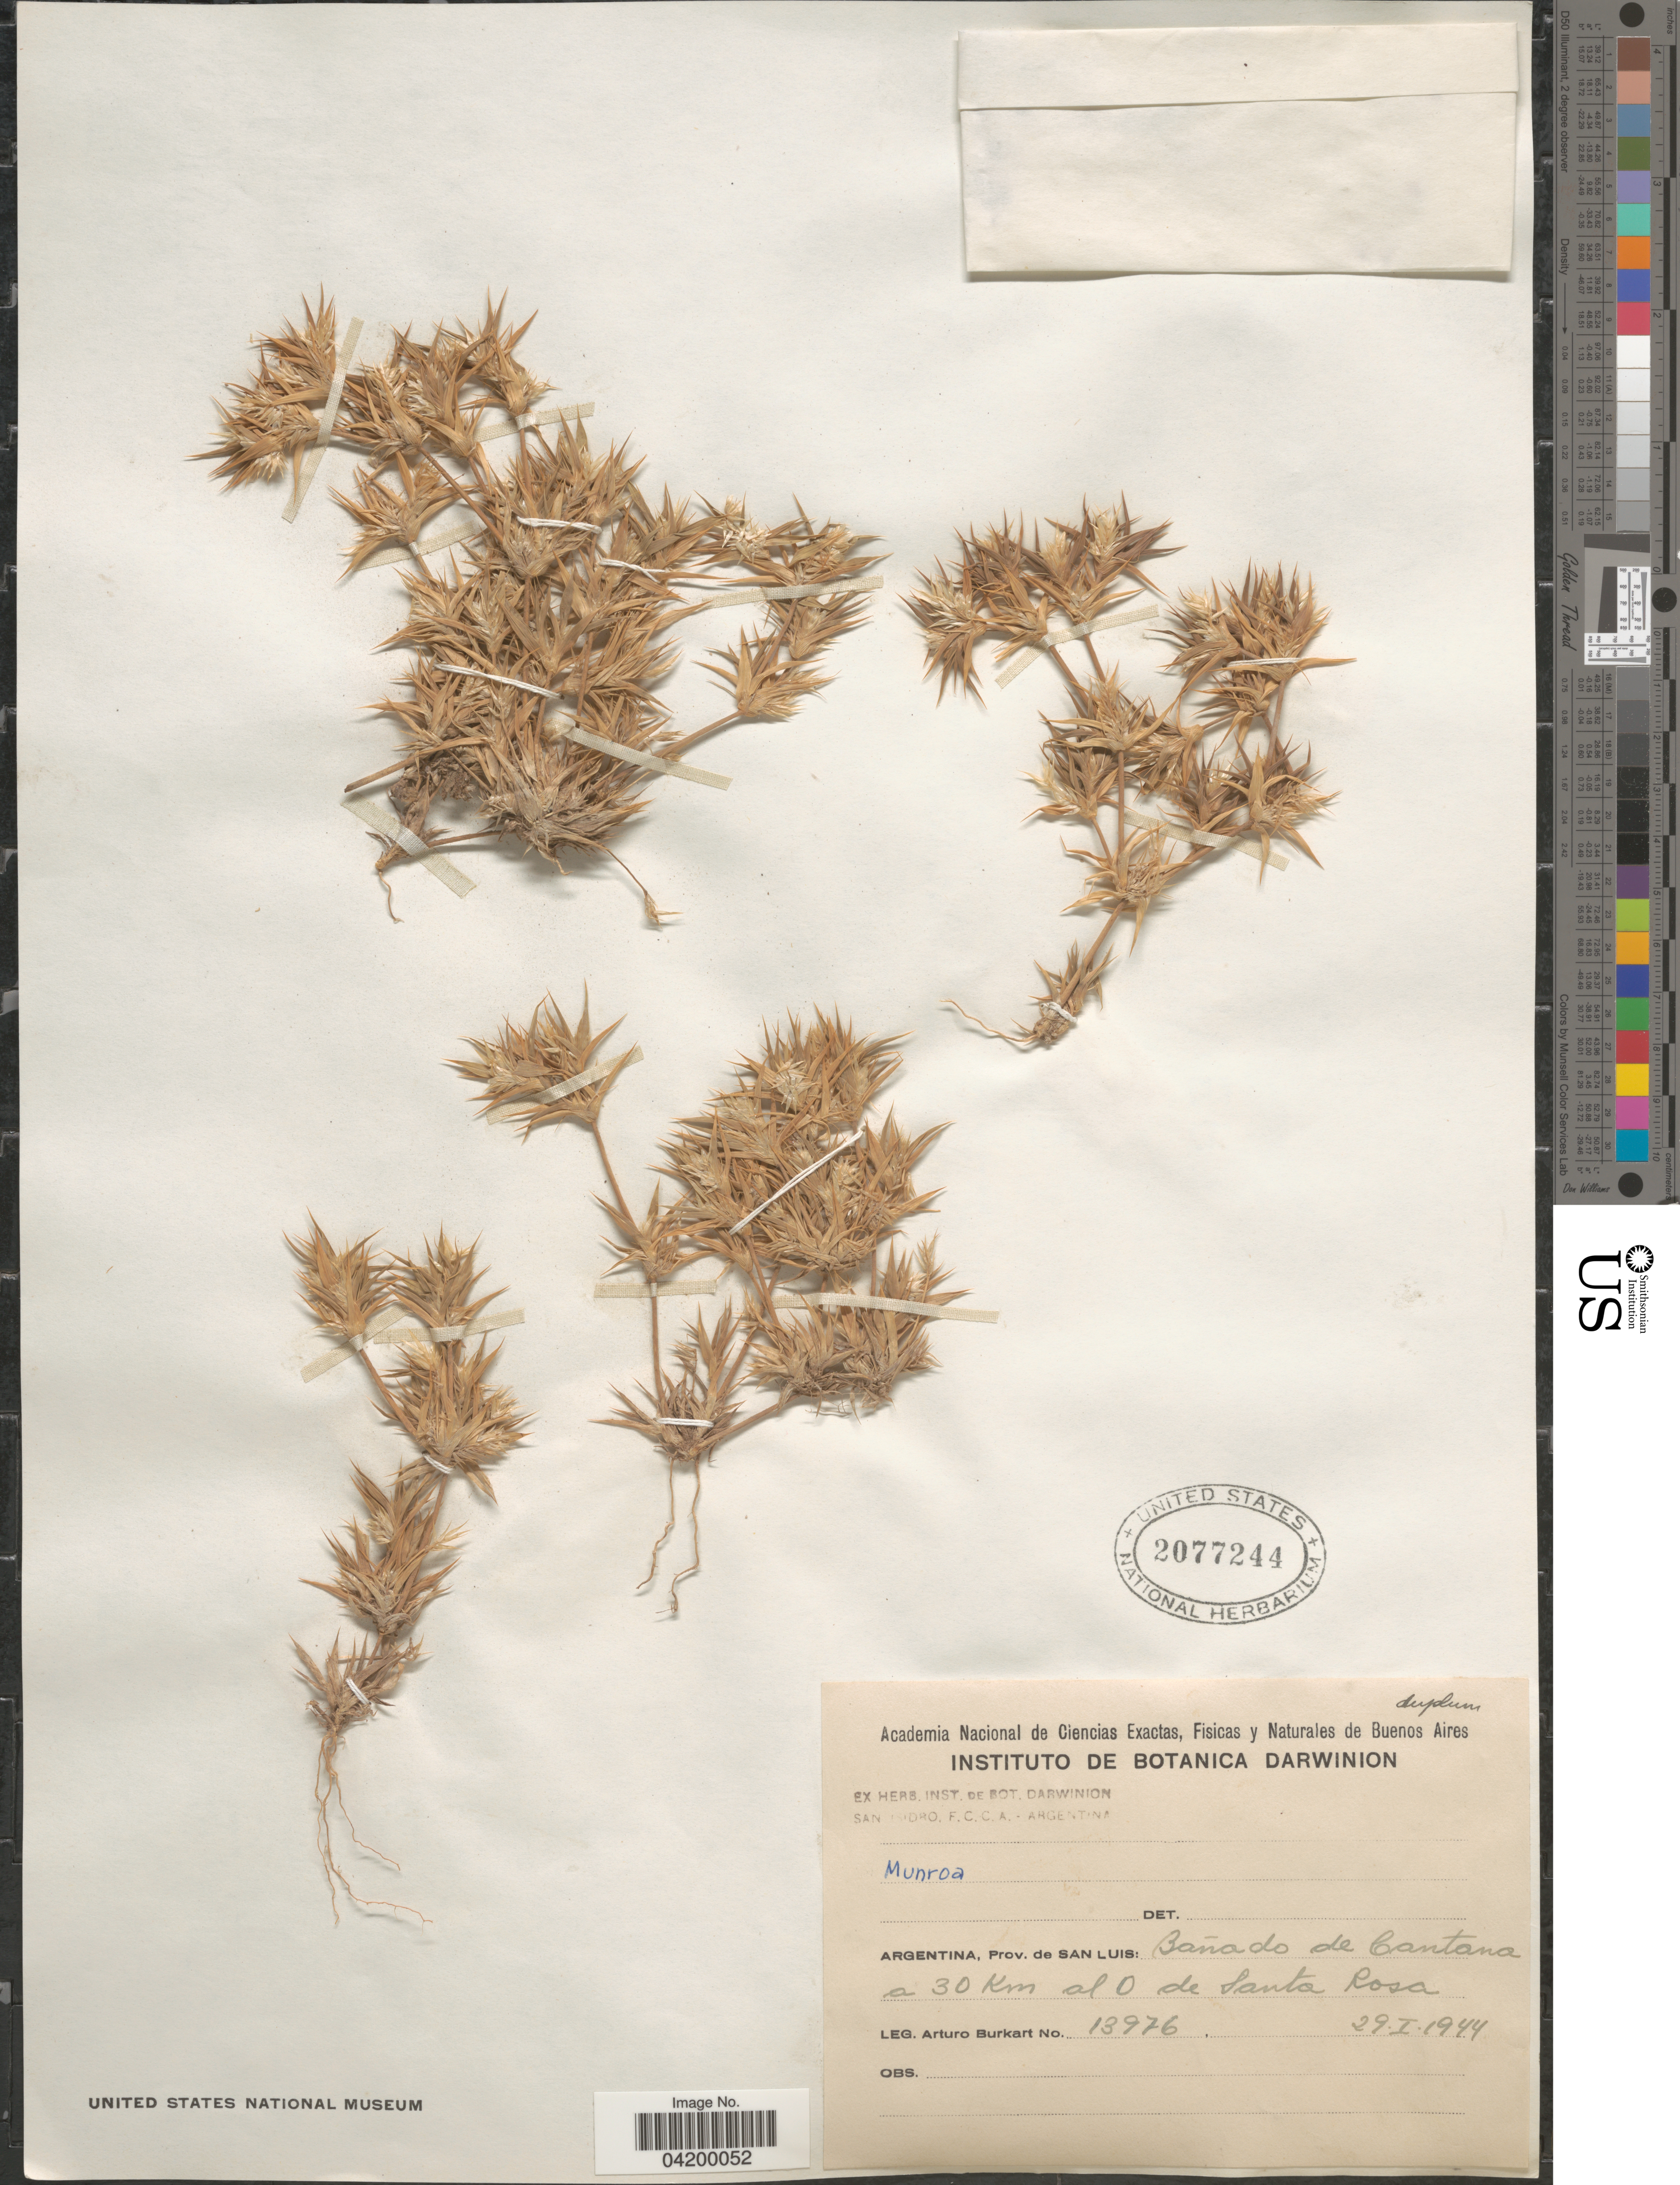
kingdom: Plantae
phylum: Tracheophyta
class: Liliopsida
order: Poales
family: Poaceae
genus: Blepharidachne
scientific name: Blepharidachne benthamiana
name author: (Hack.) Hitchc.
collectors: A. E. Burkart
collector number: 13976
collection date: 1944-01-29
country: Argentina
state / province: San Luis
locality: Bañado de Cantana a 30 Km al 0 de Santa Rosa.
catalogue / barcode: US 2077244